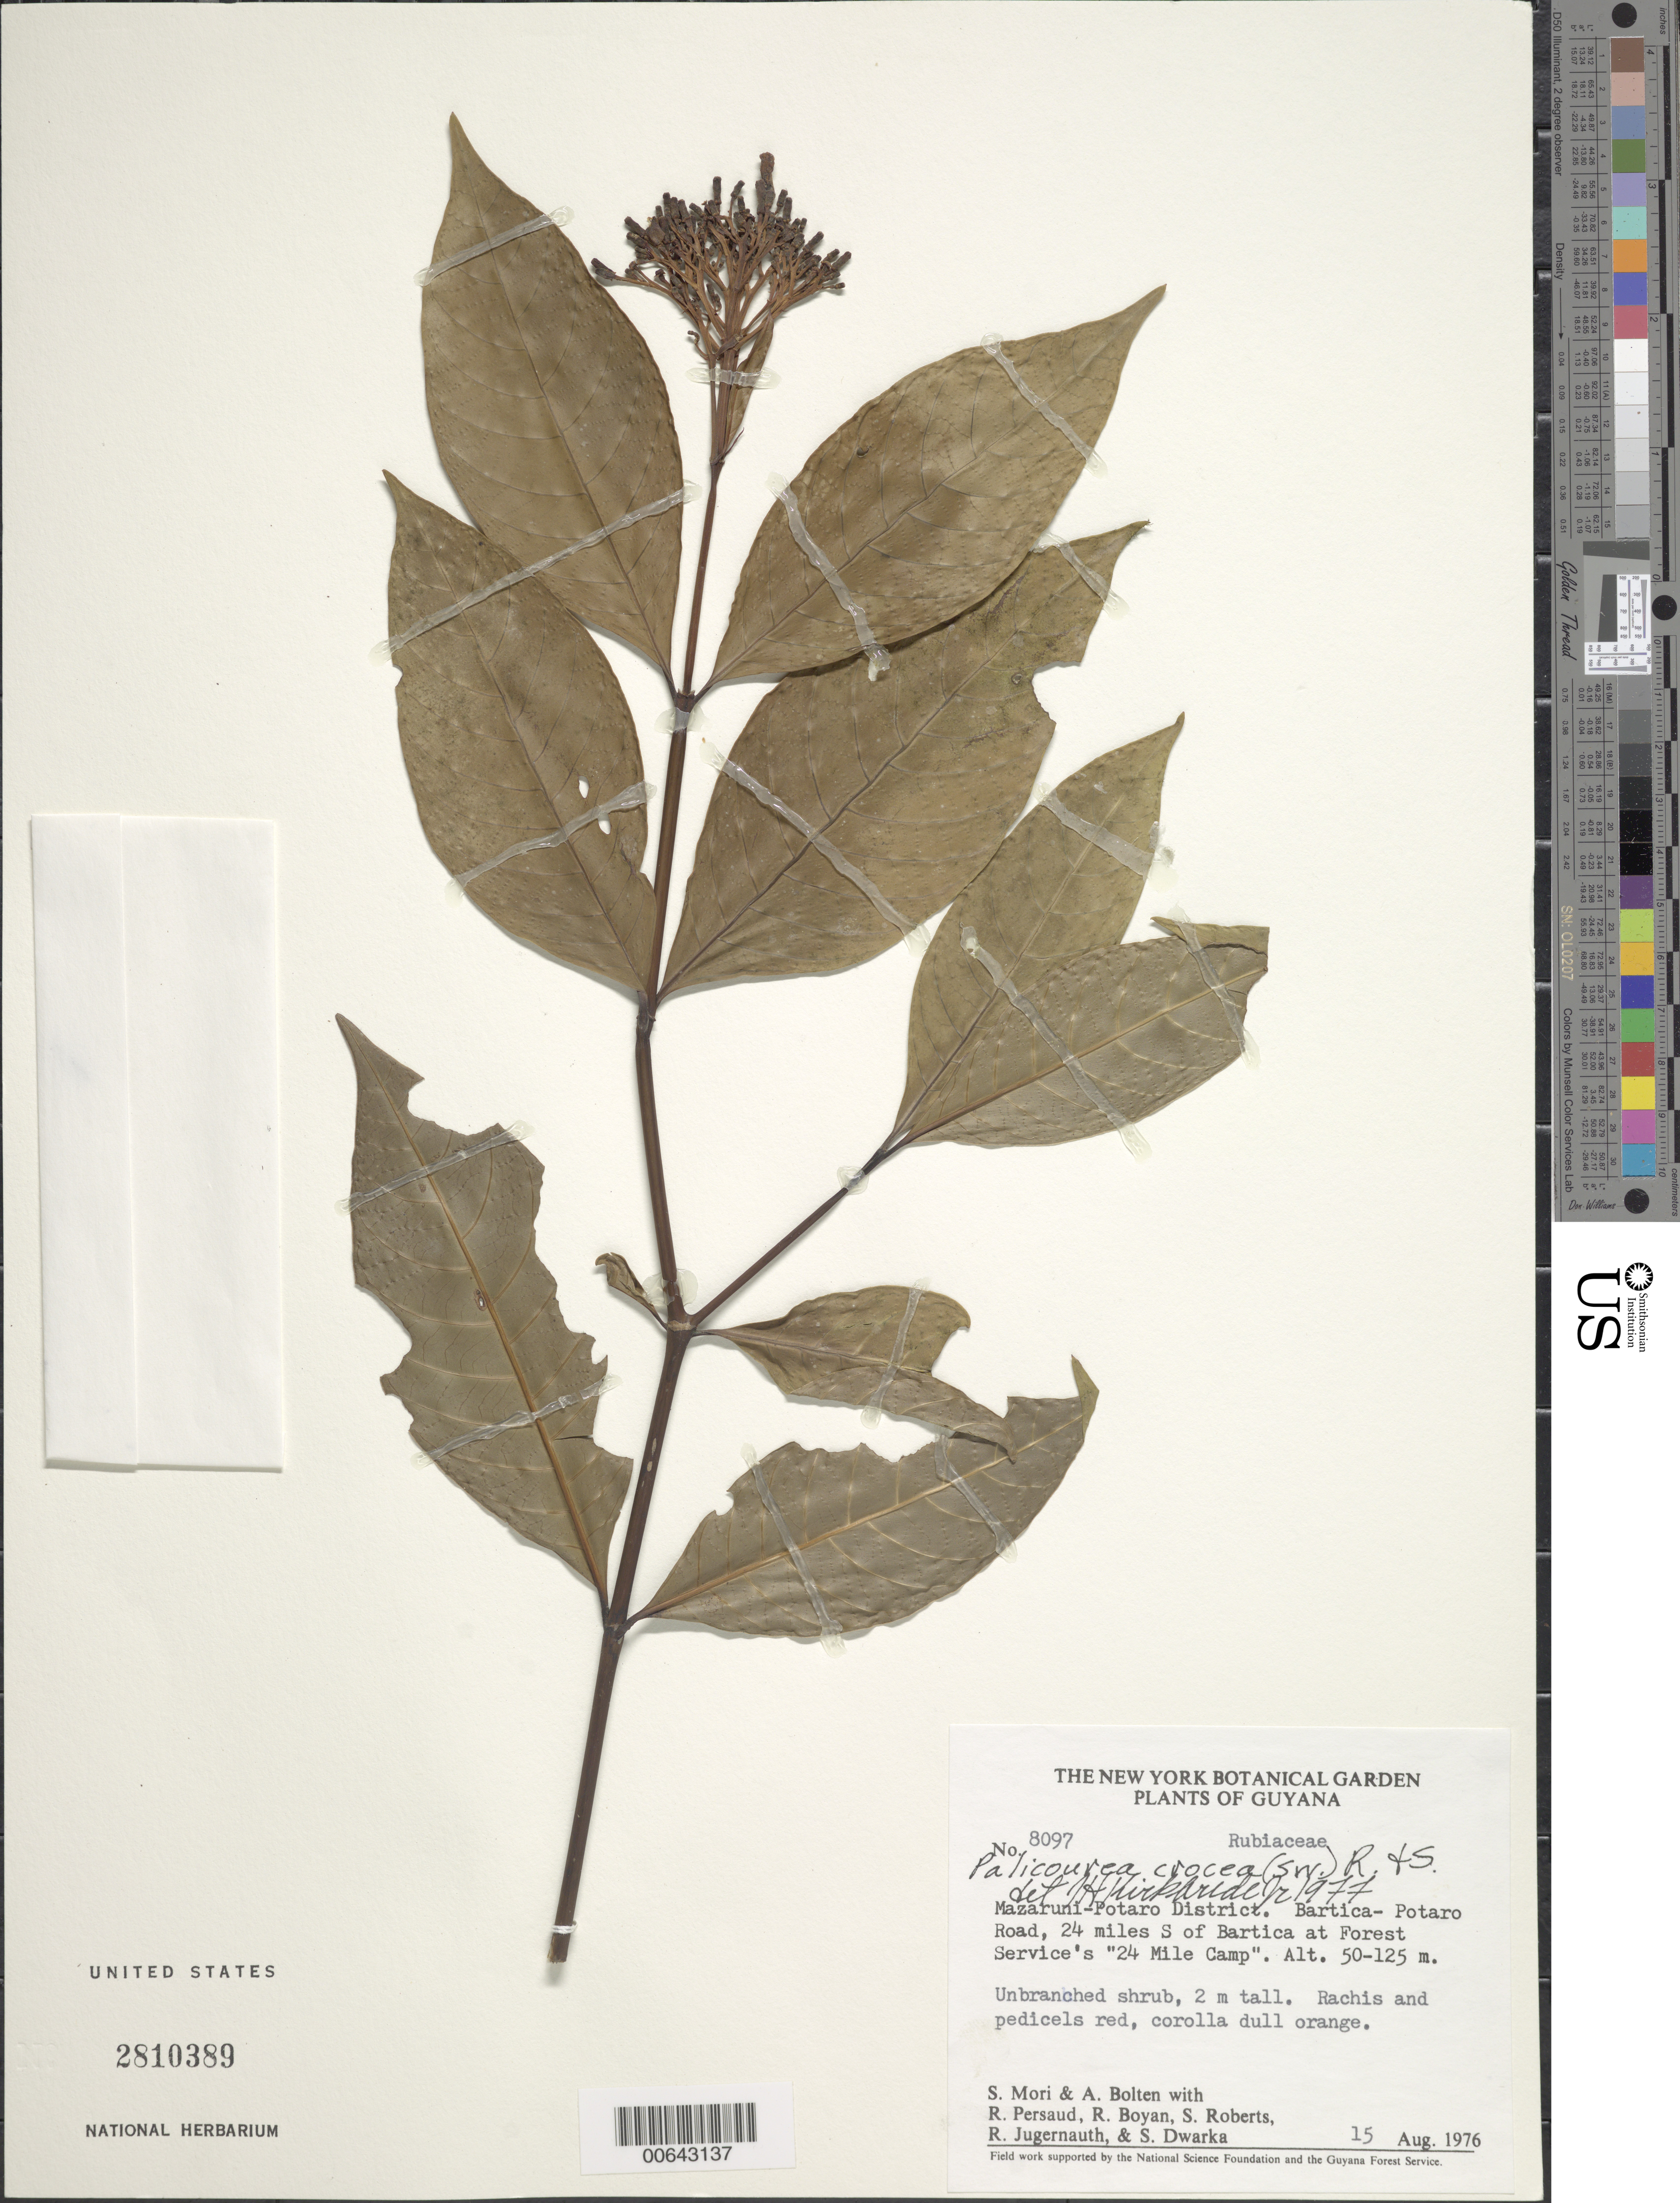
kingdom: Plantae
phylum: Tracheophyta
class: Magnoliopsida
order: Gentianales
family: Rubiaceae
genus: Palicourea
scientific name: Palicourea crocea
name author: (Sw.) Schult.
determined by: Kirkbride, J. H.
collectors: S. Mori, A. Bolten, R. Persaud, R. Boyan, S. Roberts, R. Jugernauth & S. Dwarka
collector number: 8097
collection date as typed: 15-Aug-76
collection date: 1976-08-15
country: Guyana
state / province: Cuyuni-Mazaruni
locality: Bartica-Potaro Road, 24 mi. S of Bartica at Forest service "24 Mile Camp"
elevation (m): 50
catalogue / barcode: US 2810389